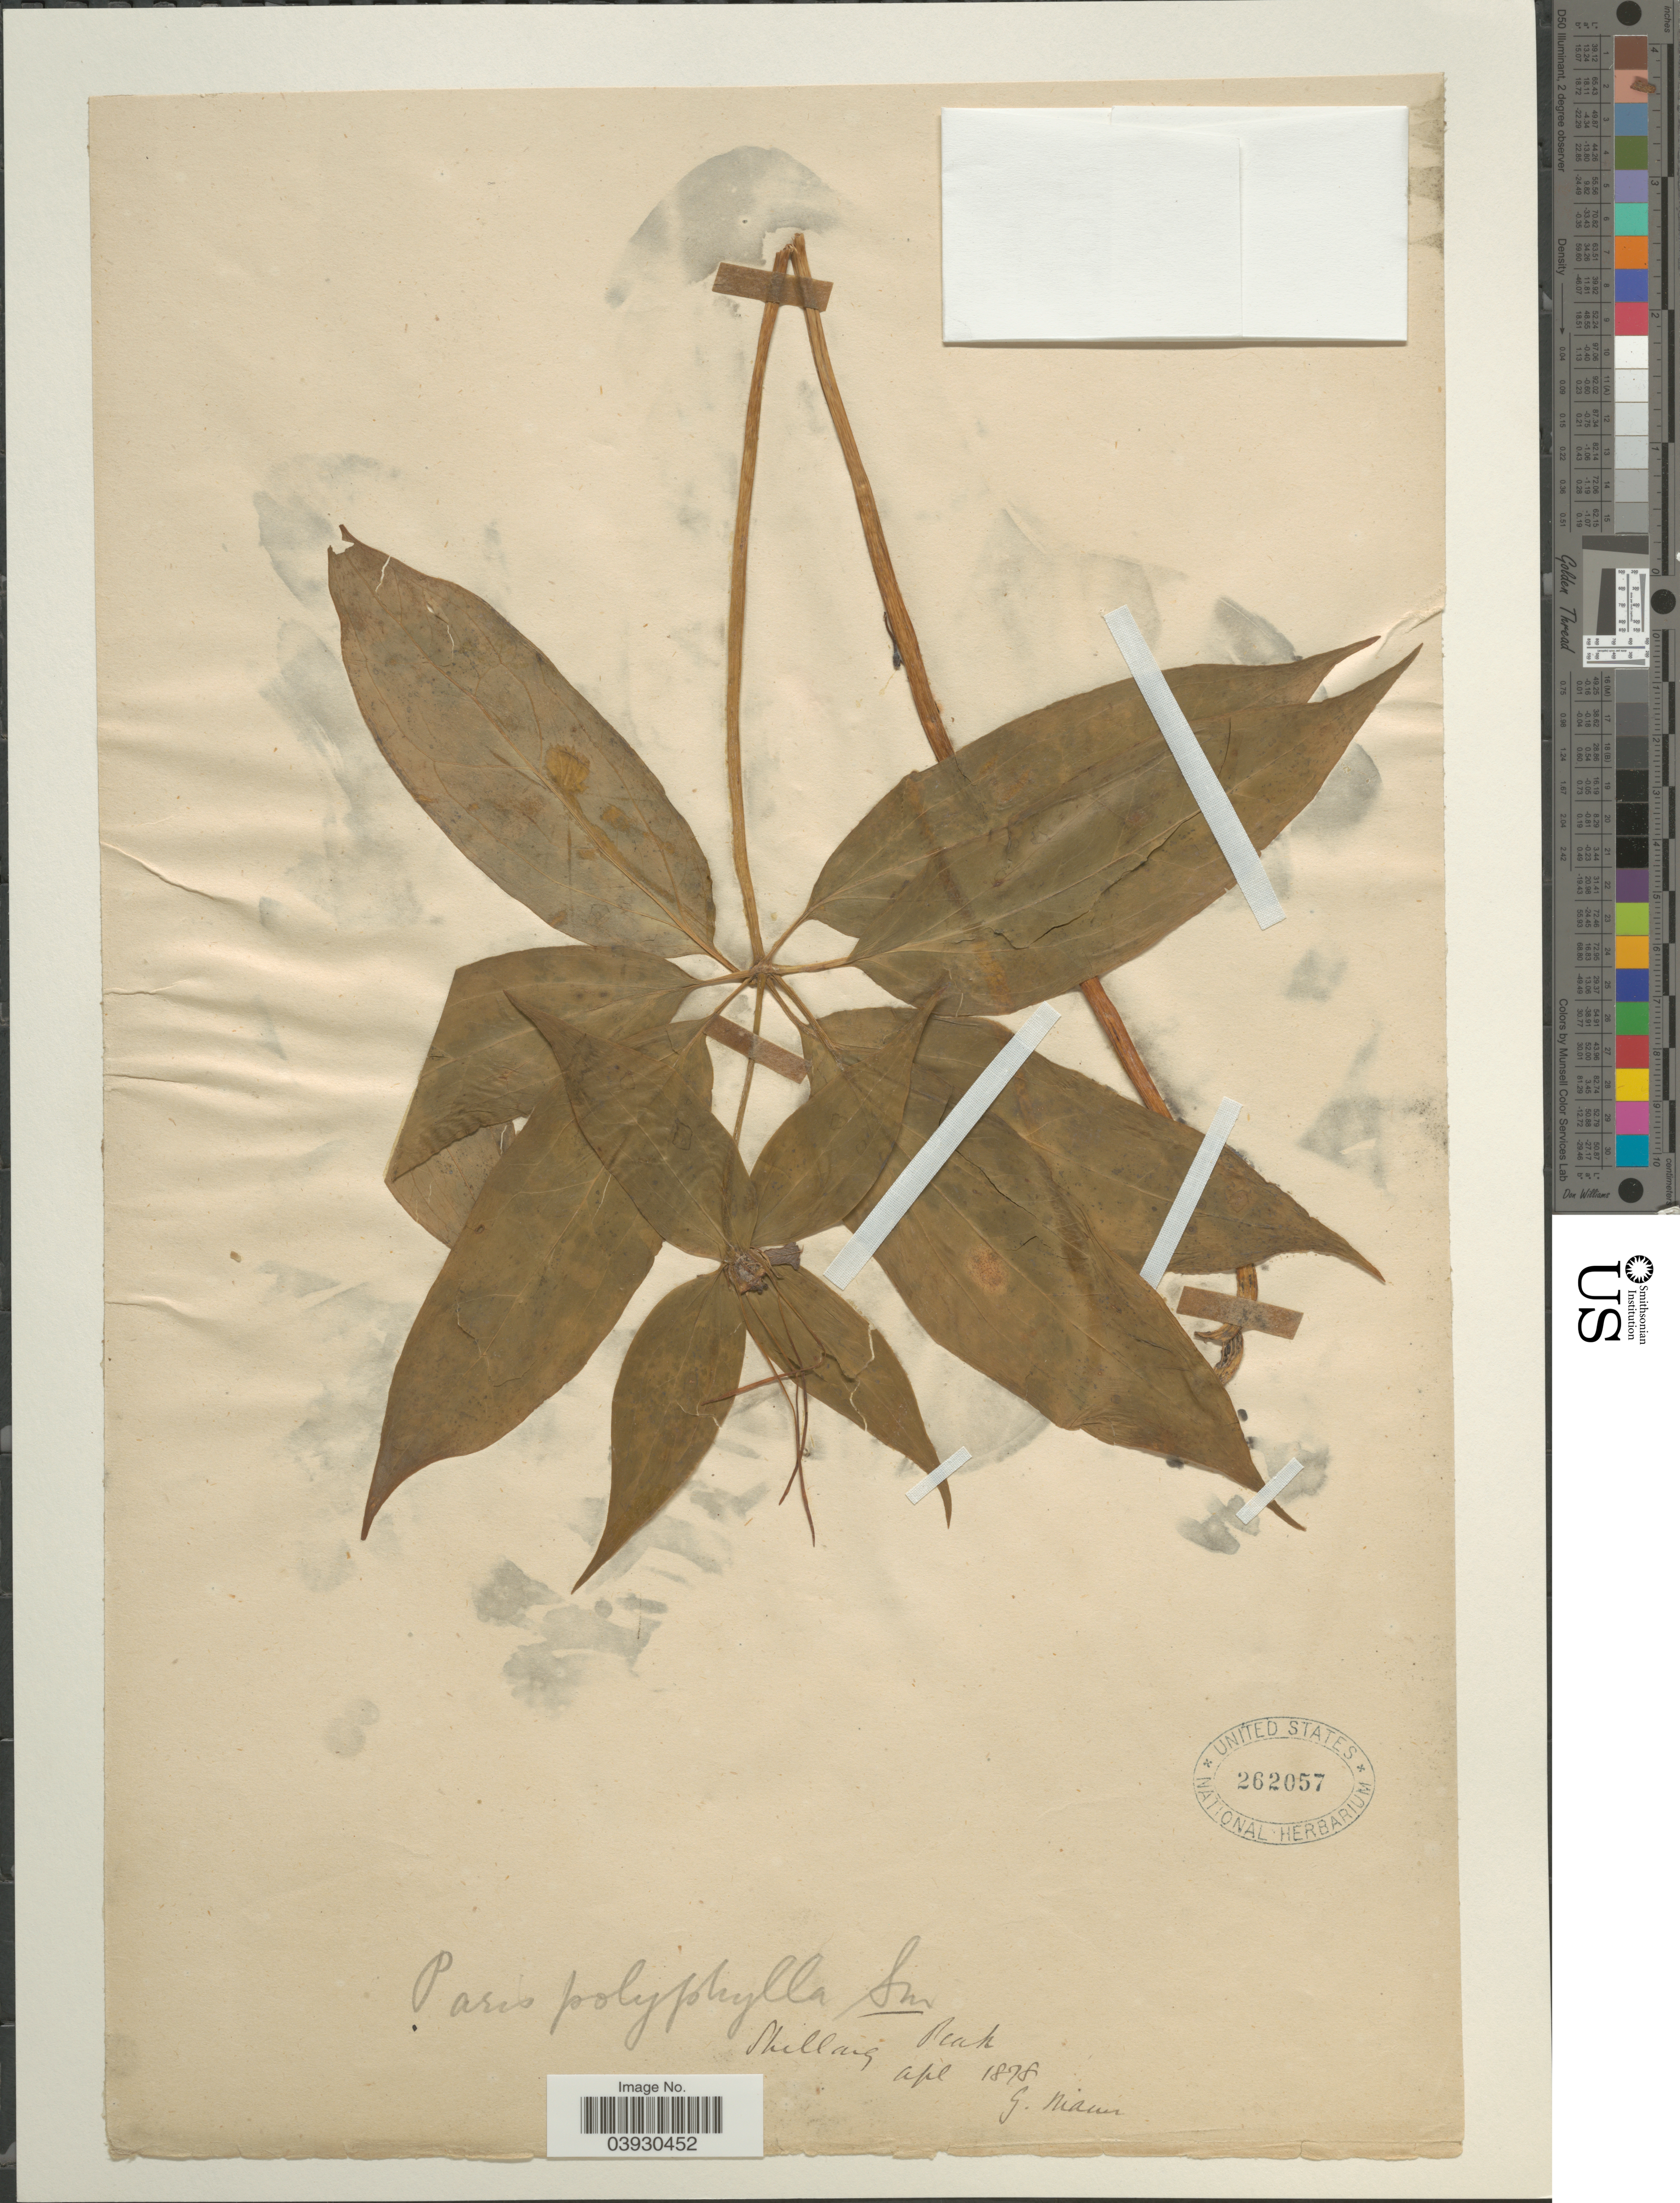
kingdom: Plantae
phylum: Tracheophyta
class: Liliopsida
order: Liliales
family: Melanthiaceae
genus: Paris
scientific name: Paris polyphylla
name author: Sm.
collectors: G. Mann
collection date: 1878-04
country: India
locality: Shillong Peak.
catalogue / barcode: US 262057